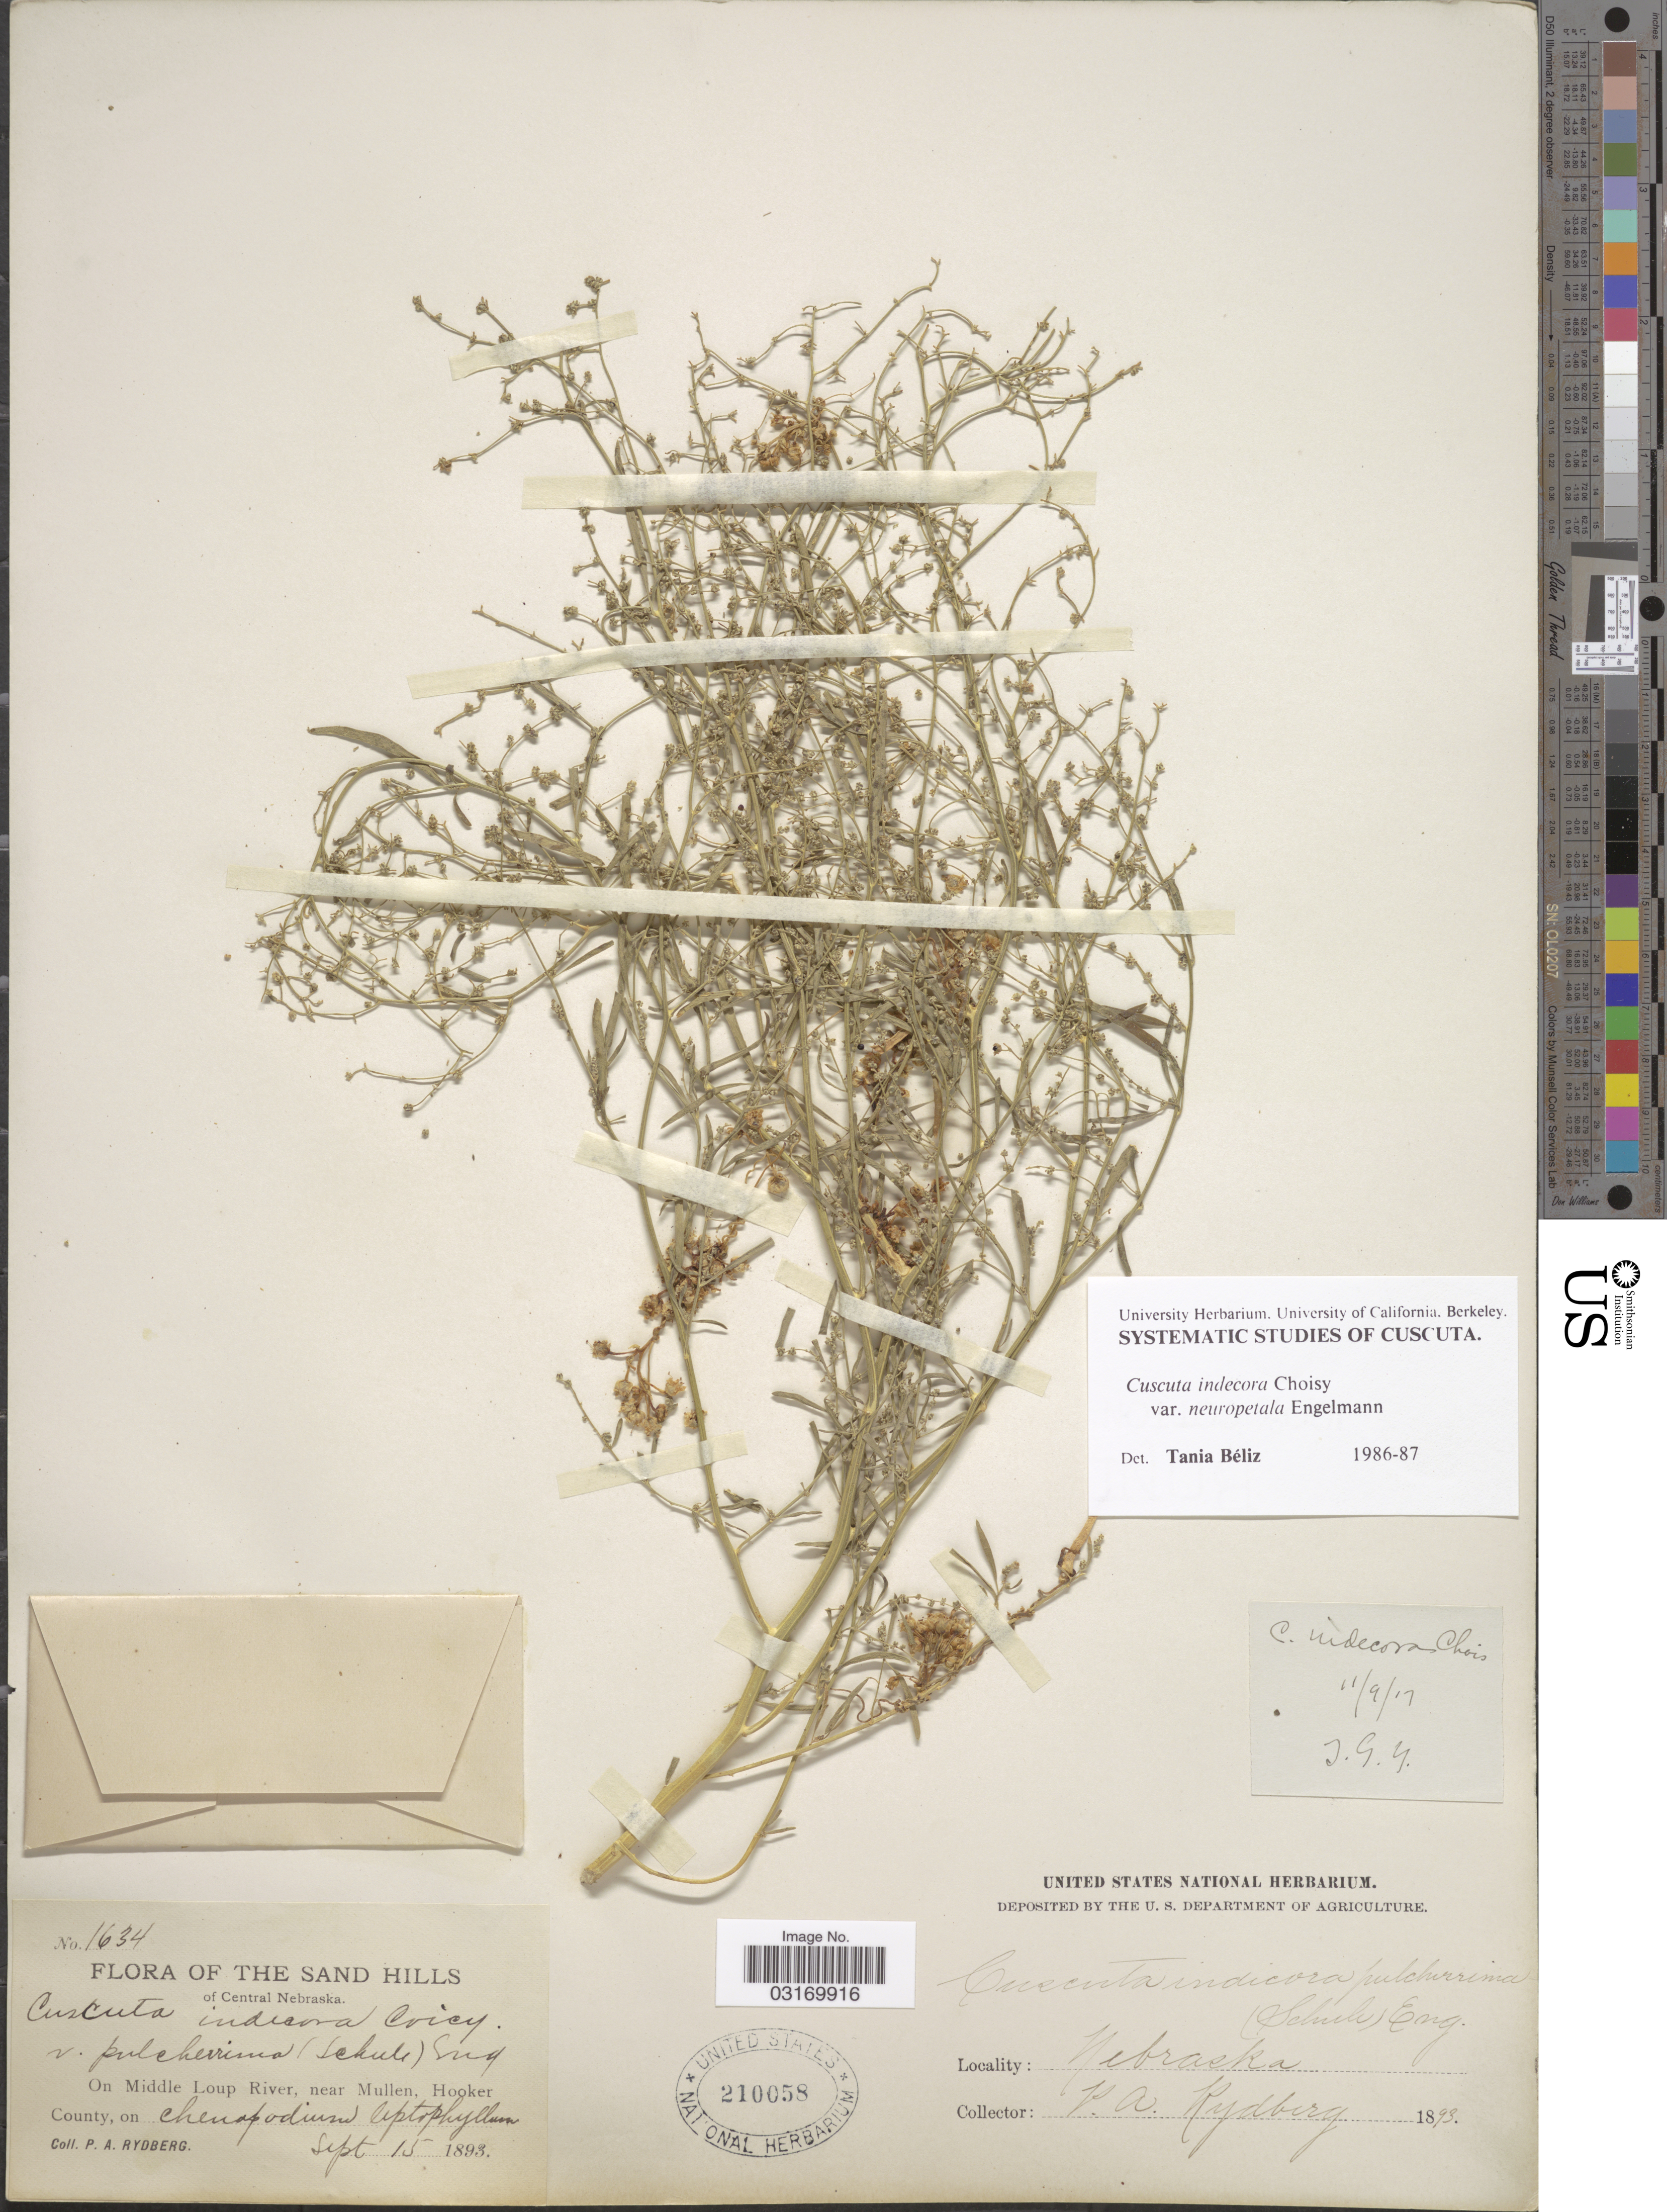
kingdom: Plantae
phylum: Tracheophyta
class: Magnoliopsida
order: Solanales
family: Convolvulaceae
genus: Cuscuta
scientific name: Cuscuta indecora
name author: Choisy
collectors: P. A. Rydberg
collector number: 1634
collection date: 1893-09-15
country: United States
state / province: Nebraska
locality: The sand hills of Central Nebraska. On Middle Loup River, near Mullen. Hooker County.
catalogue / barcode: US 210058